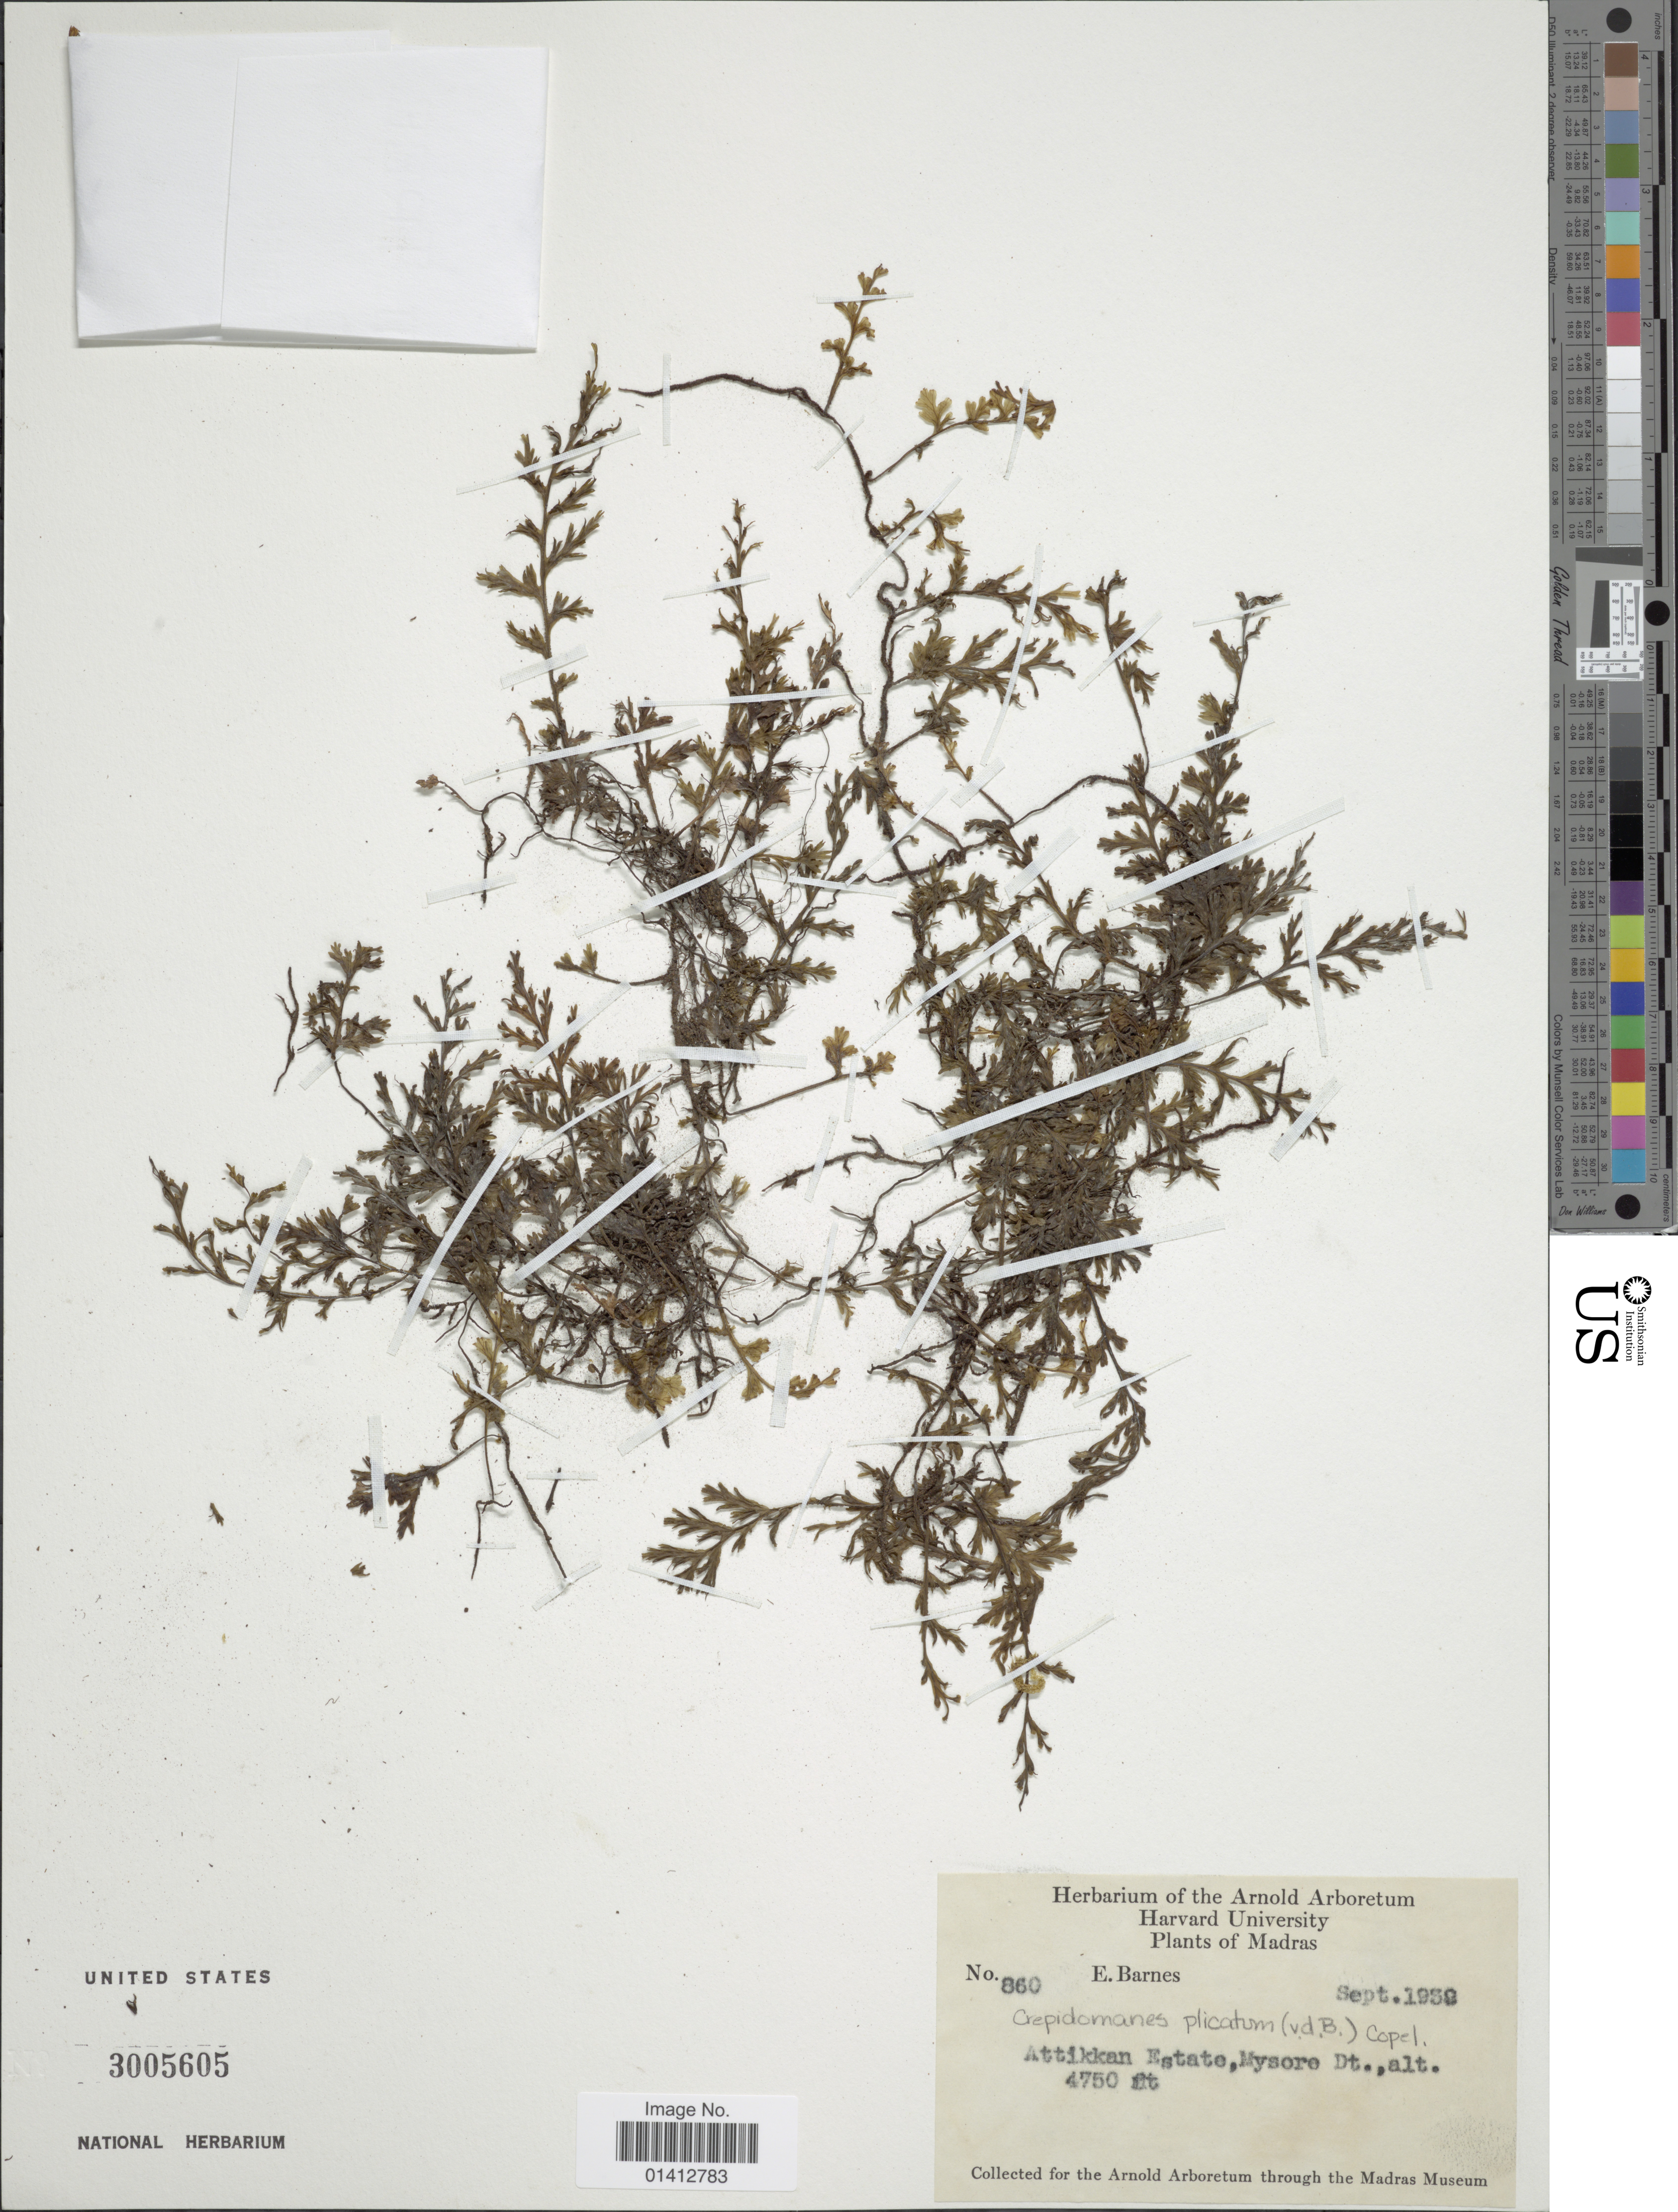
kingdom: Plantae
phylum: Tracheophyta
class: Polypodiopsida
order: Hymenophyllales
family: Hymenophyllaceae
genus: Crepidomanes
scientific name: Crepidomanes plicatum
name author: (Bosch) Ching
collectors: E. Barnes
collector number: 860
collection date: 1939-09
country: India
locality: Madras, Attikan Estate, ,Mysore Dt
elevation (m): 1448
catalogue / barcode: US 3005605